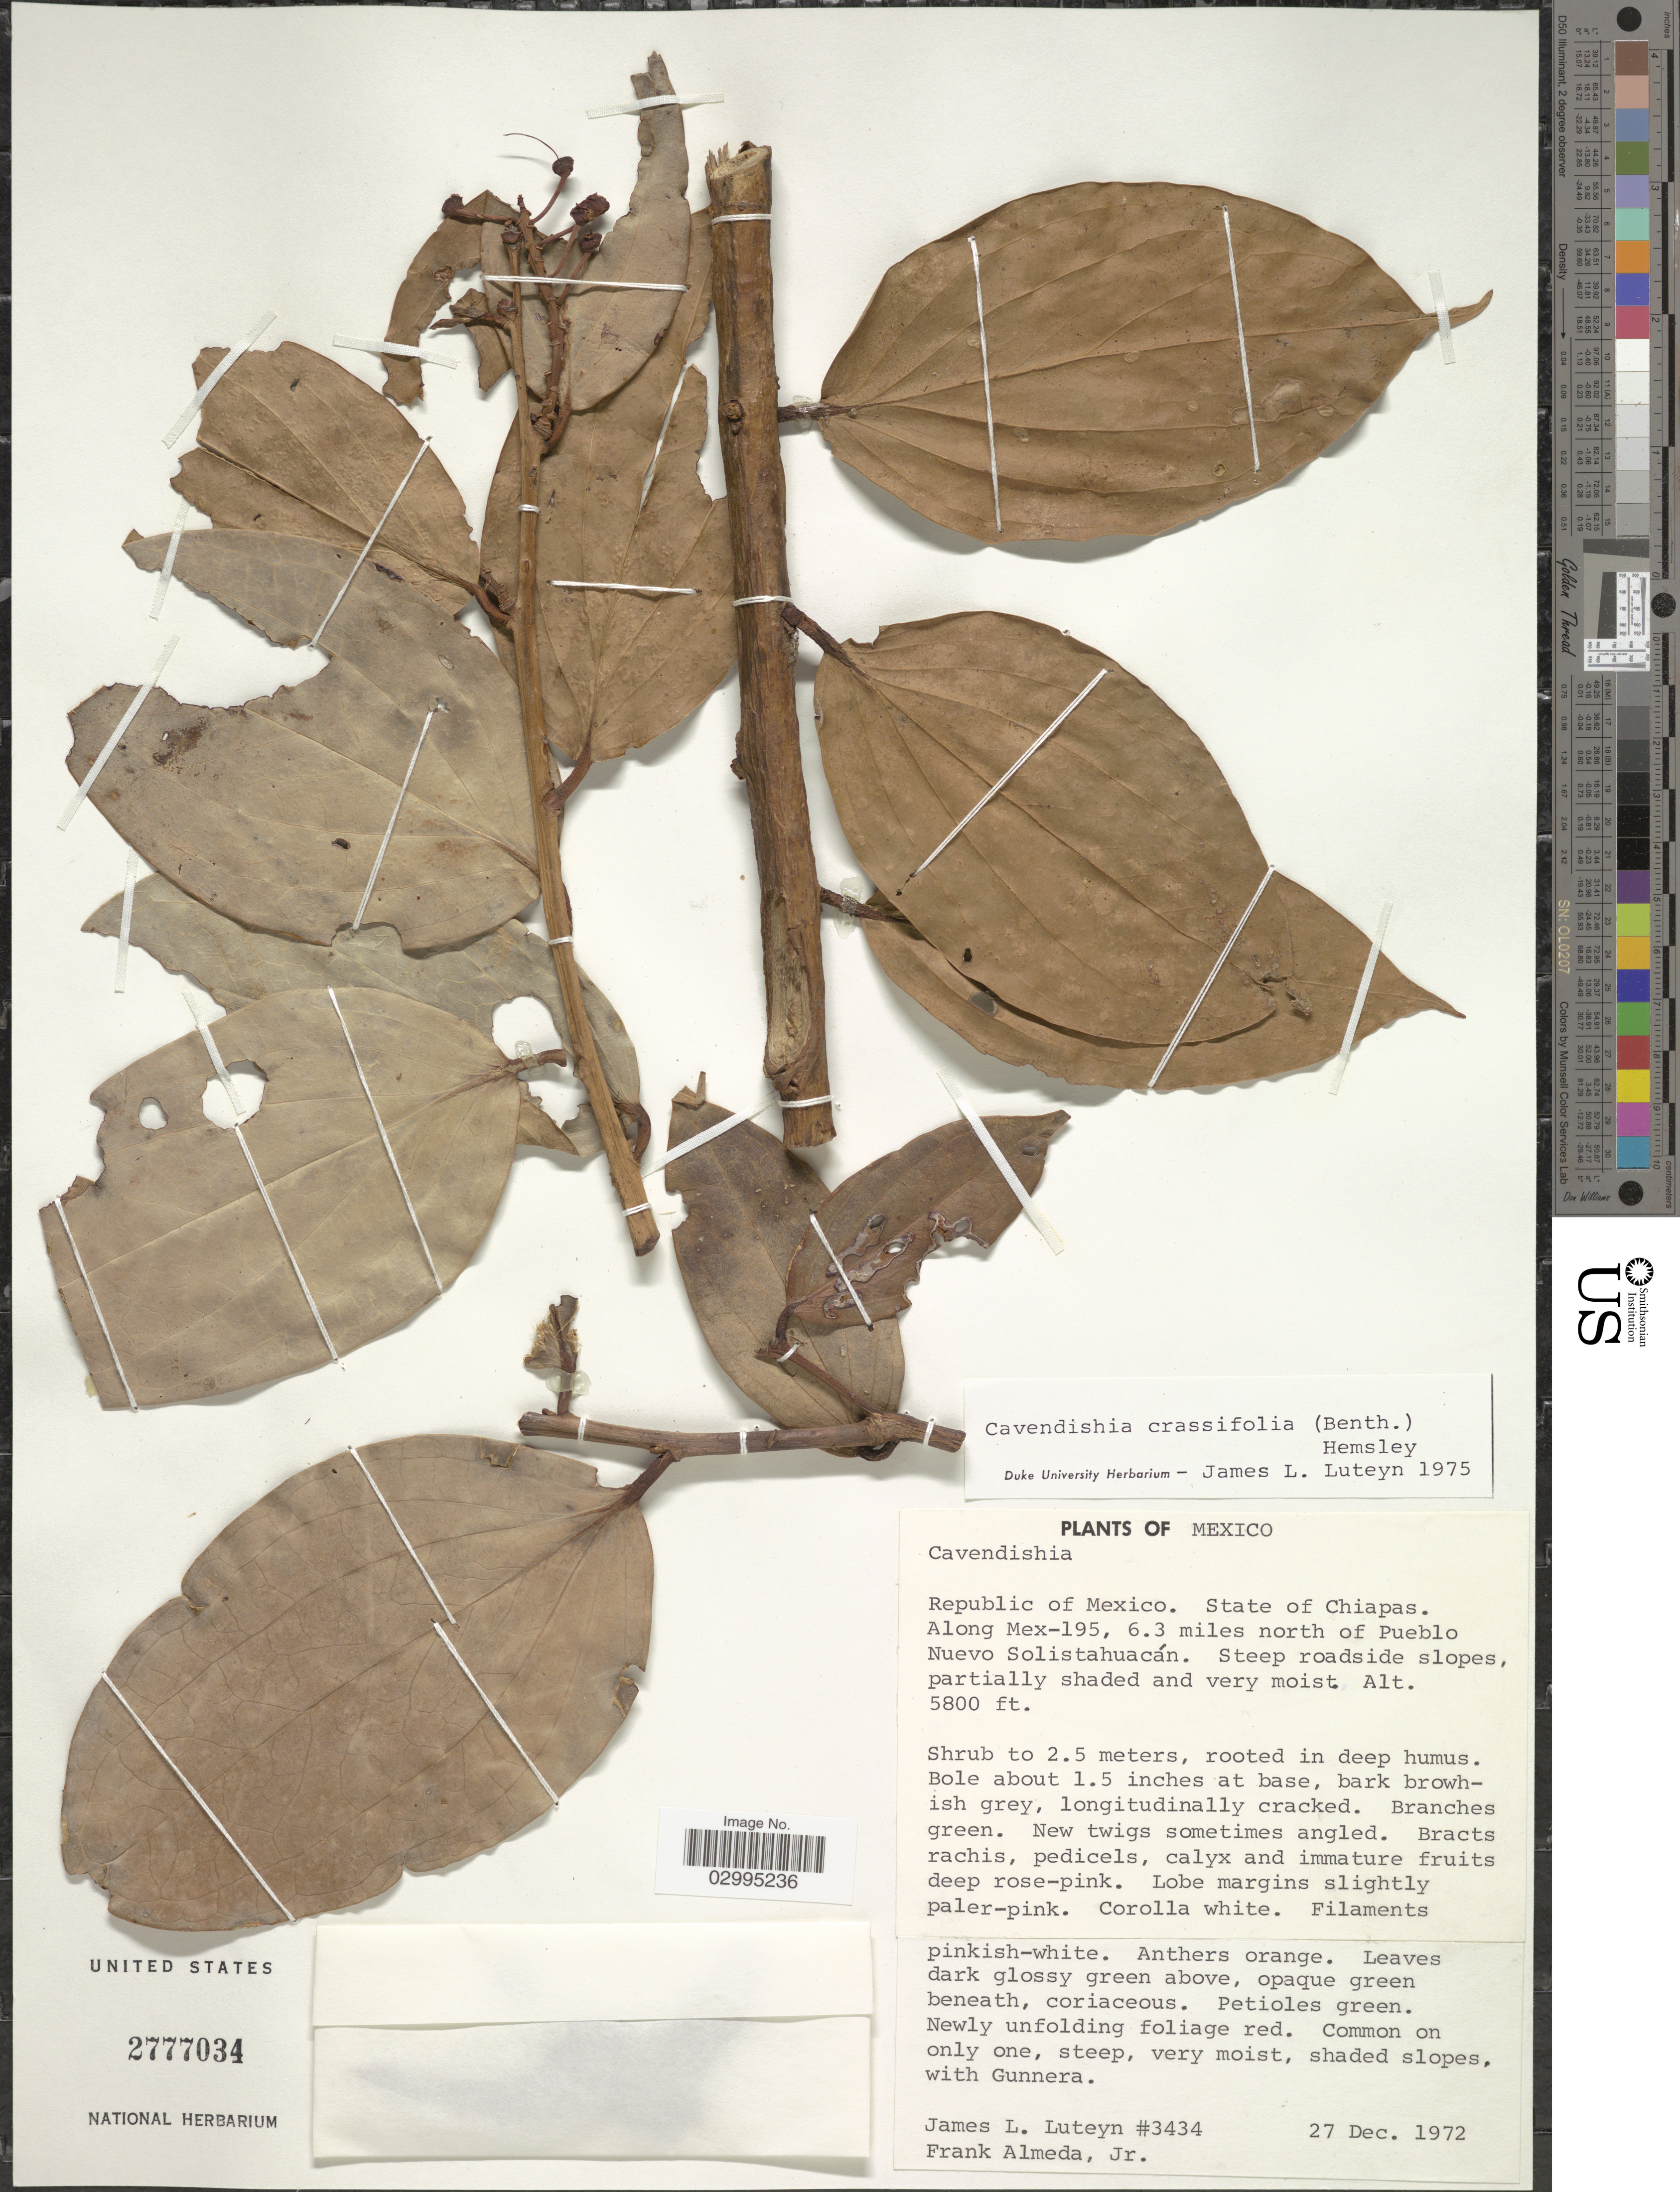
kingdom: Plantae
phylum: Tracheophyta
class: Magnoliopsida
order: Ericales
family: Ericaceae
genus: Cavendishia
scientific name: Cavendishia crassifolia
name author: (Benth.) Hemsl.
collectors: J. L. Luteyn & F. Almeda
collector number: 3434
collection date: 1972-12-27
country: Mexico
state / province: Chiapas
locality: Along Mex-195, 6.3 miles north of Pueblo Nuevo Solistahuacán.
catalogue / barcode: US 2777034